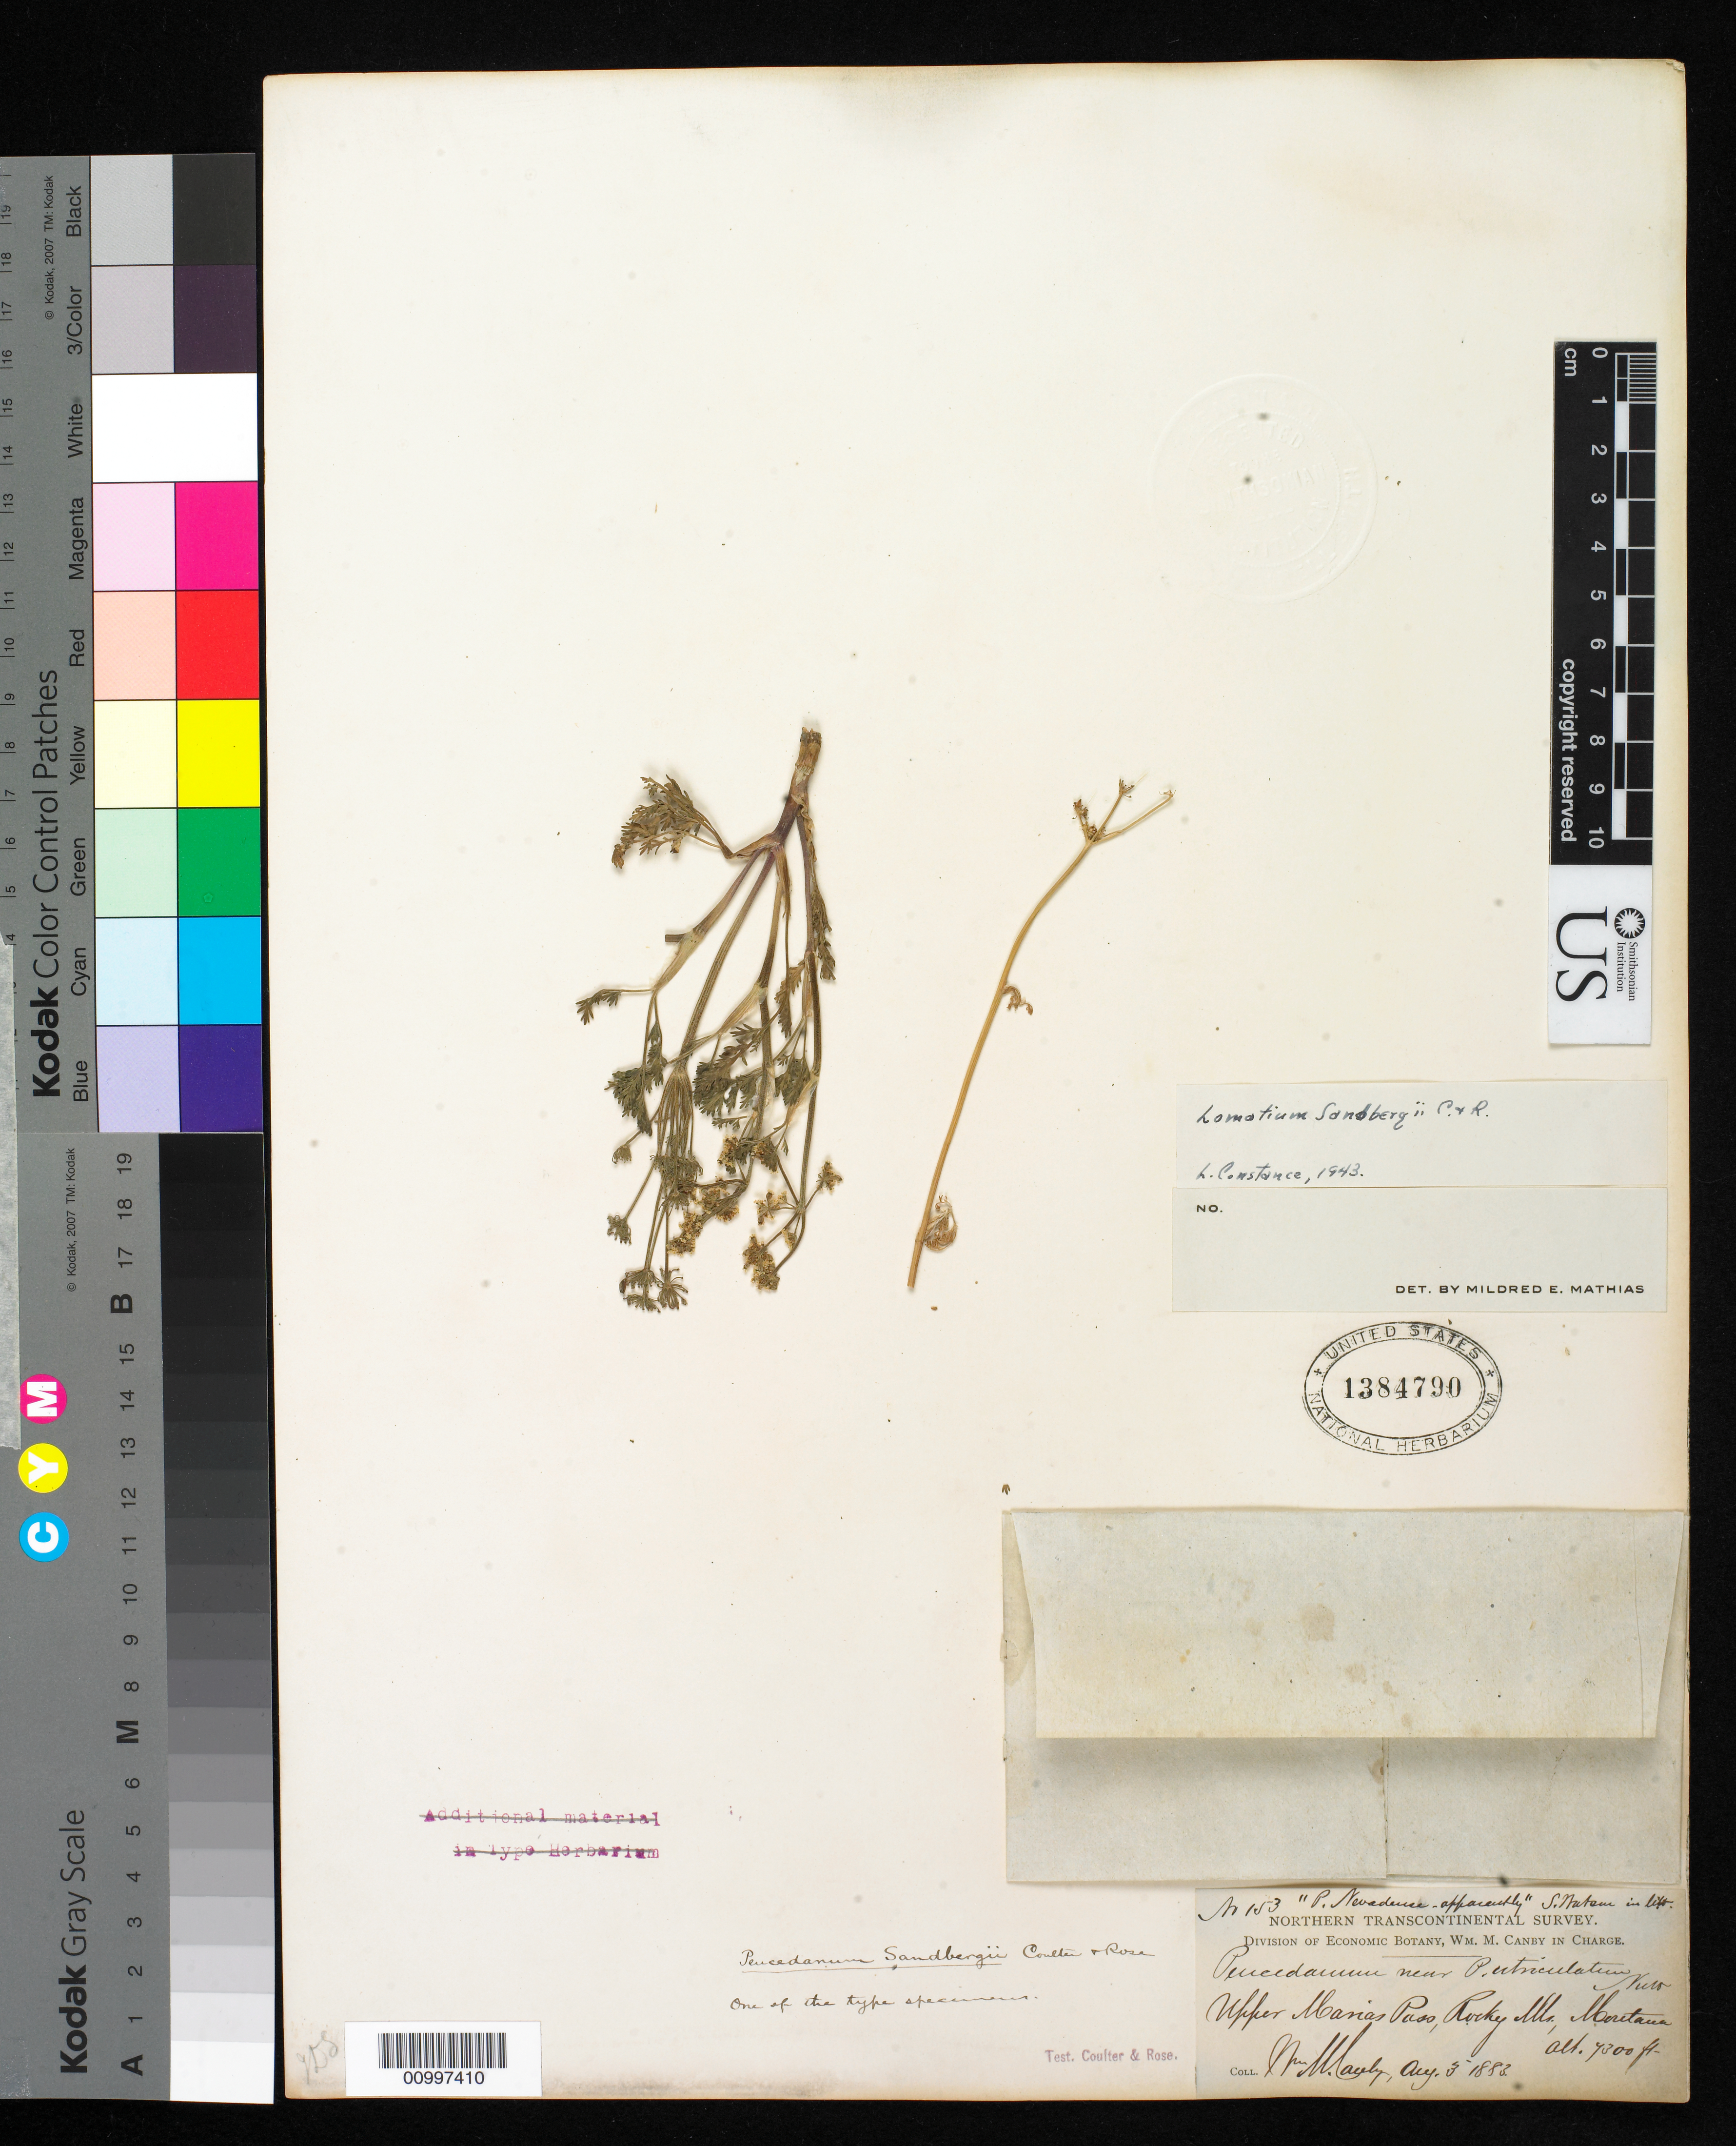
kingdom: Plantae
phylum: Tracheophyta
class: Magnoliopsida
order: Apiales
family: Apiaceae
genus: Peucedanum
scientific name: Peucedanum sandbergii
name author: J.M. Coult. & Rose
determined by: Constance, L., (UC), University of California Berkeley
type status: Syntype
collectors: W. M. Canby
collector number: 153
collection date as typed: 03 Aug 1883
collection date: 1883-08-03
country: United States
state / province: Montana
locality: Upper Marias Pass, Rocky Mts.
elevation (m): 2225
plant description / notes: From the herbarium of J. Donnell Smith.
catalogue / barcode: US 1384790